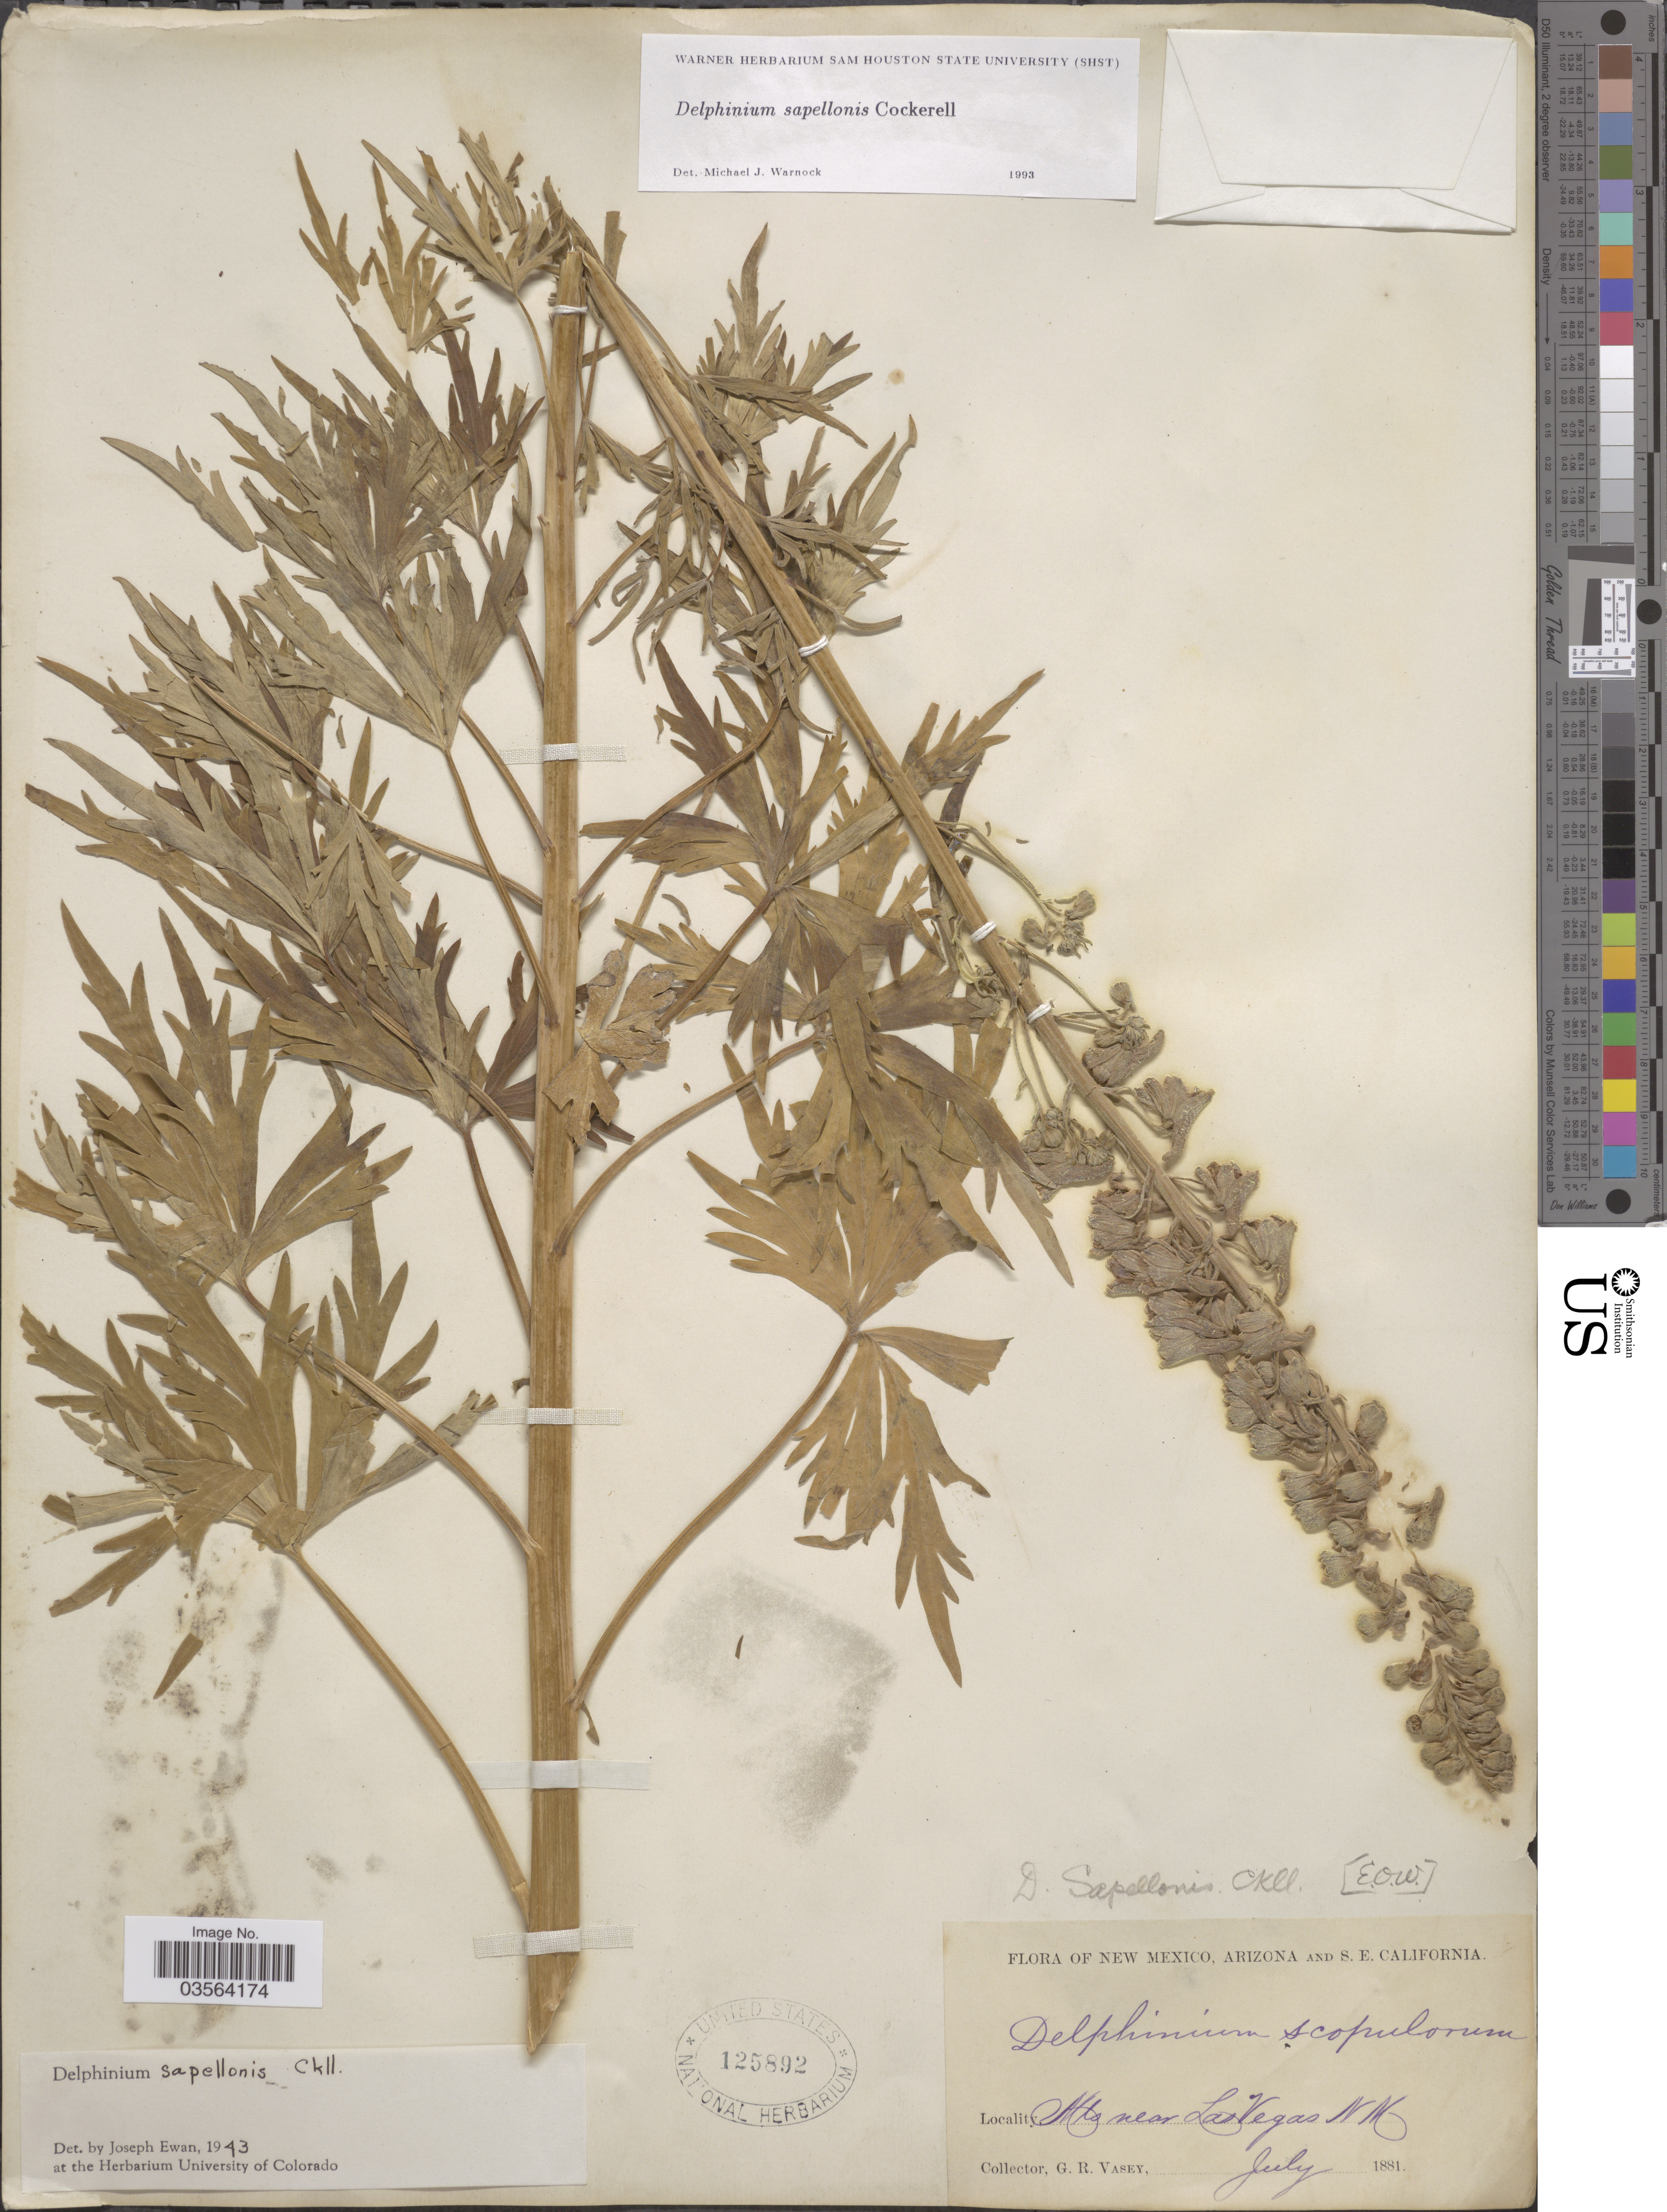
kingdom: Plantae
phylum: Tracheophyta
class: Magnoliopsida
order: Ranunculales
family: Ranunculaceae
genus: Delphinium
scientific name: Delphinium sapellonis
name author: Cockerell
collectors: G. R. Vasey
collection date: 1881-07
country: United States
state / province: New Mexico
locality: Mts near Las Vegas.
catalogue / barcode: US 125892